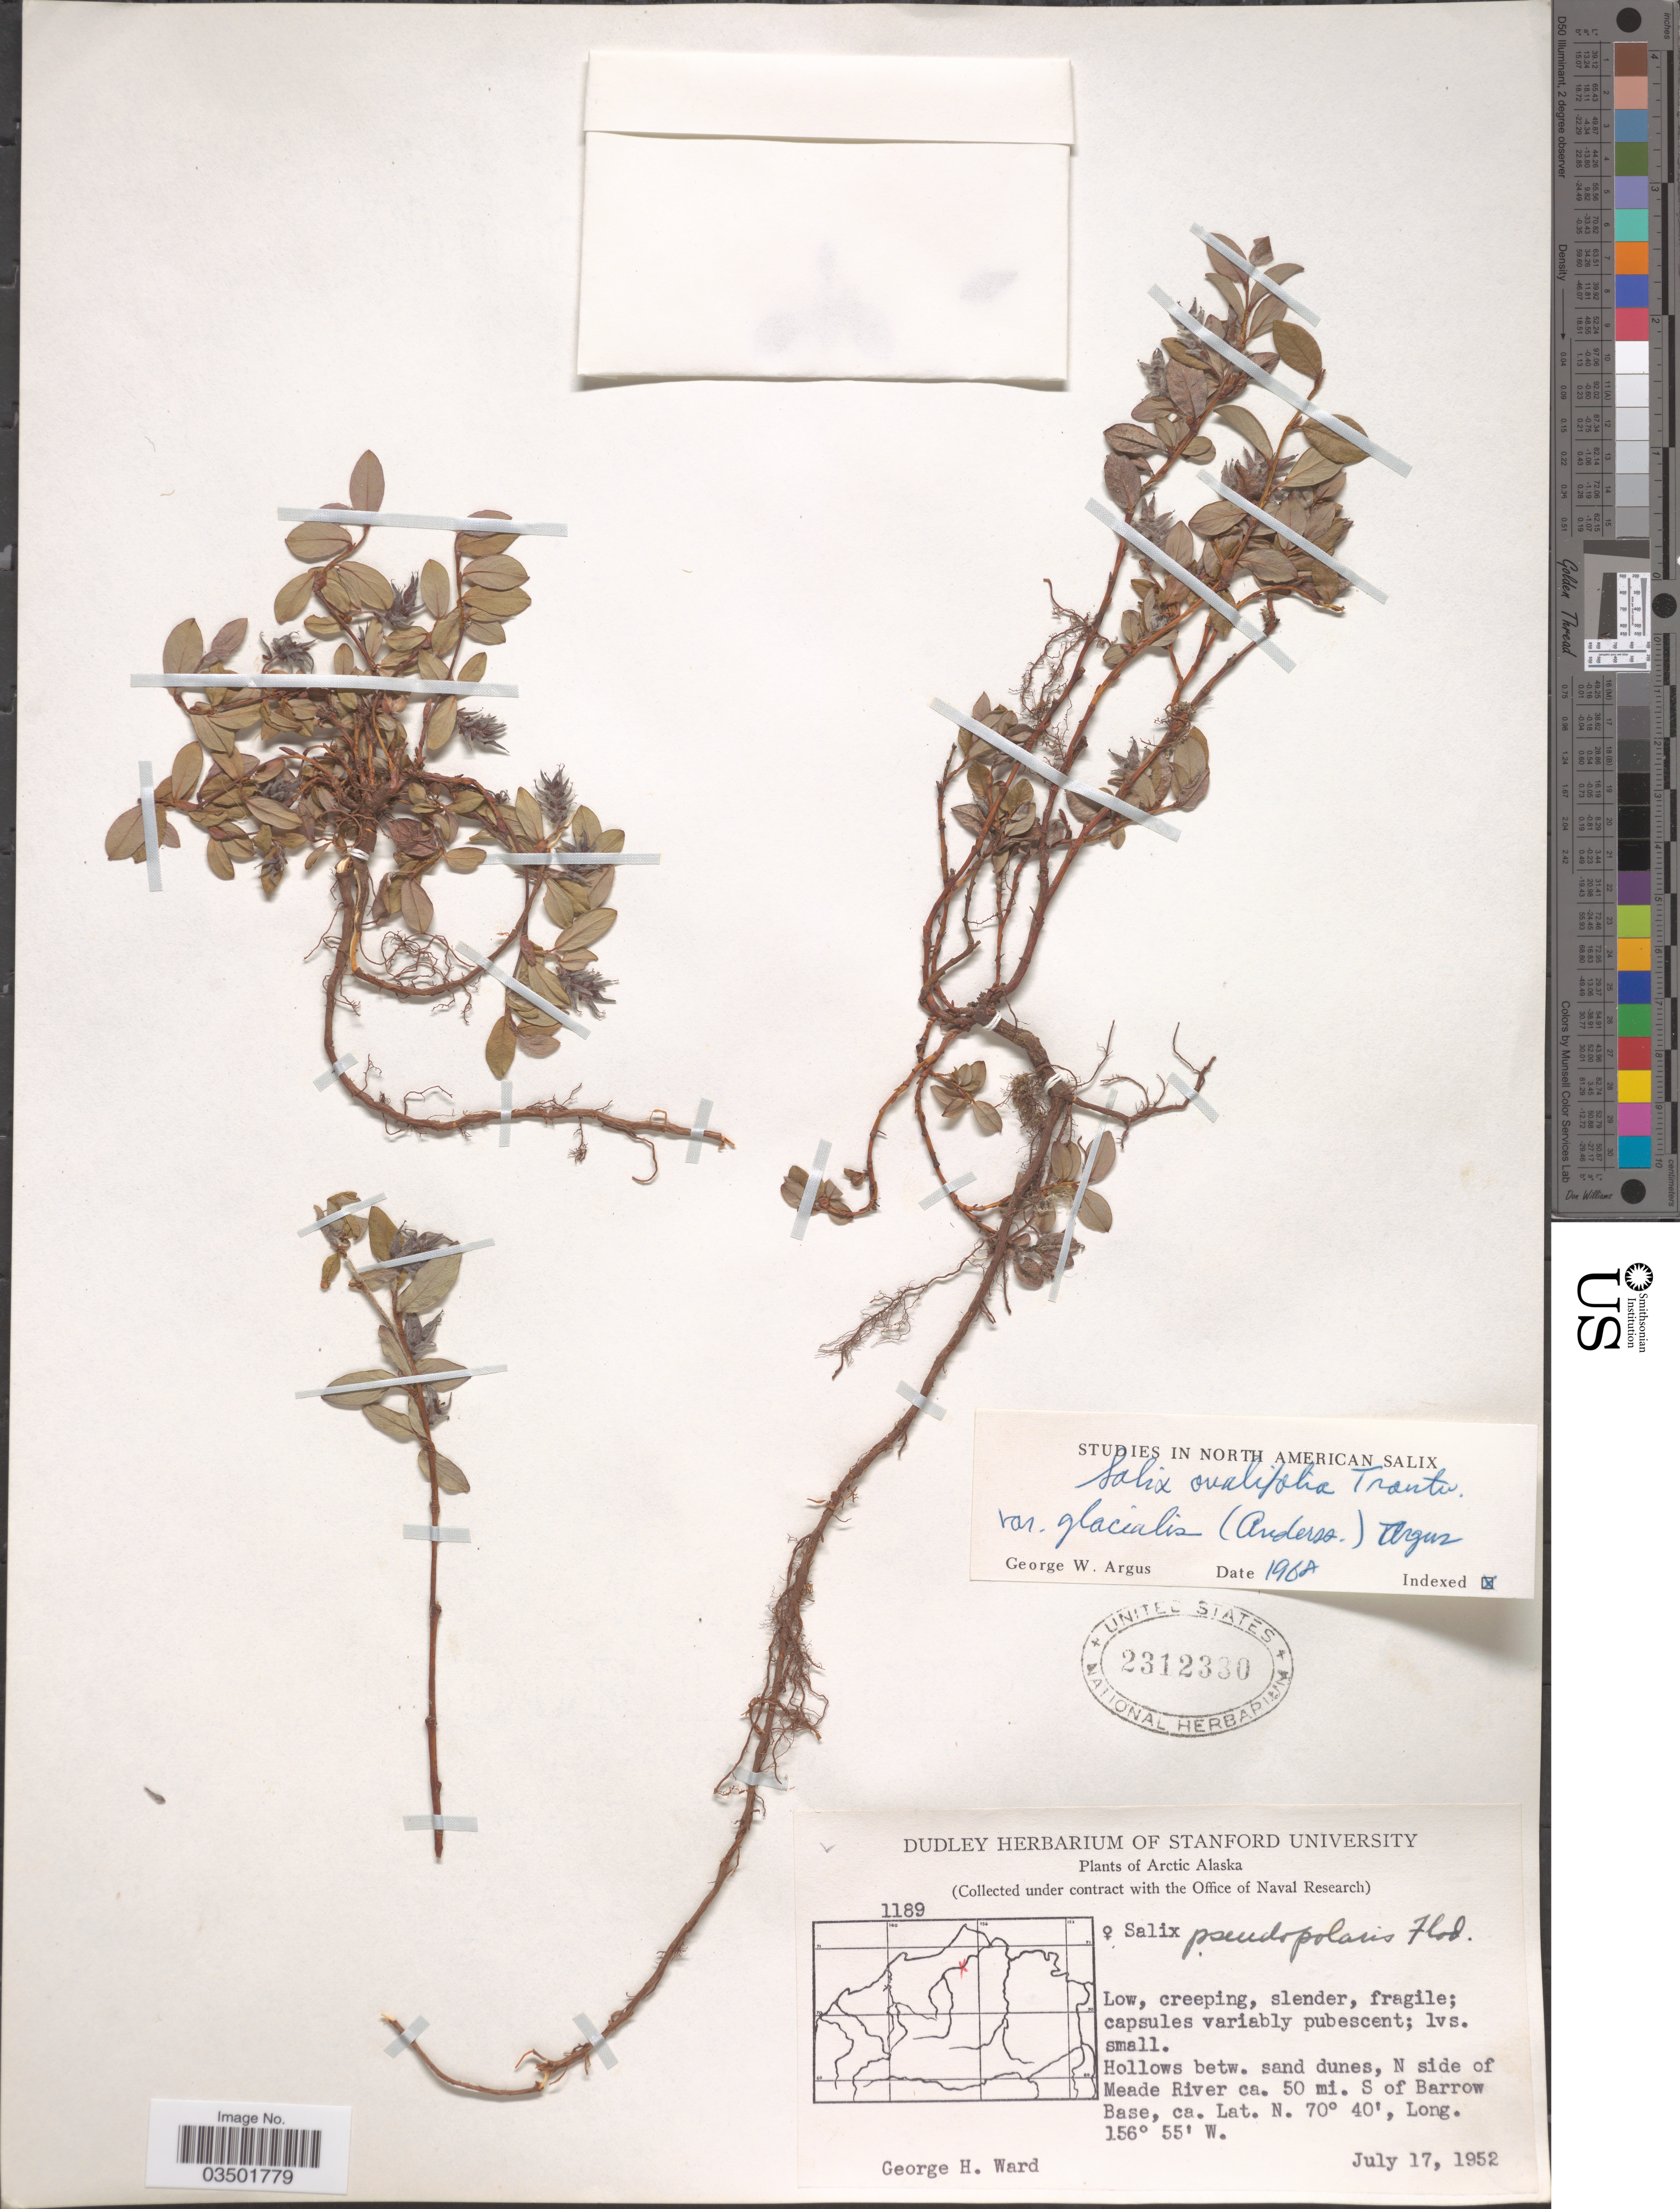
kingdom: Plantae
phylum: Tracheophyta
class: Magnoliopsida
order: Malpighiales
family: Salicaceae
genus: Salix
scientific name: Salix ovalifolia var. glacialis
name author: (Andersson) Yurtsev & V.V. Petrovsky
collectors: G. H. Ward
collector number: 1189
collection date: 1952-07-17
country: United States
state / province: Alaska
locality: Arctic Alaska. Hollows betw. sand dunes, N side of Meade River ca. 50 mi. S. of Barrow Base.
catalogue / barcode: US 2312330